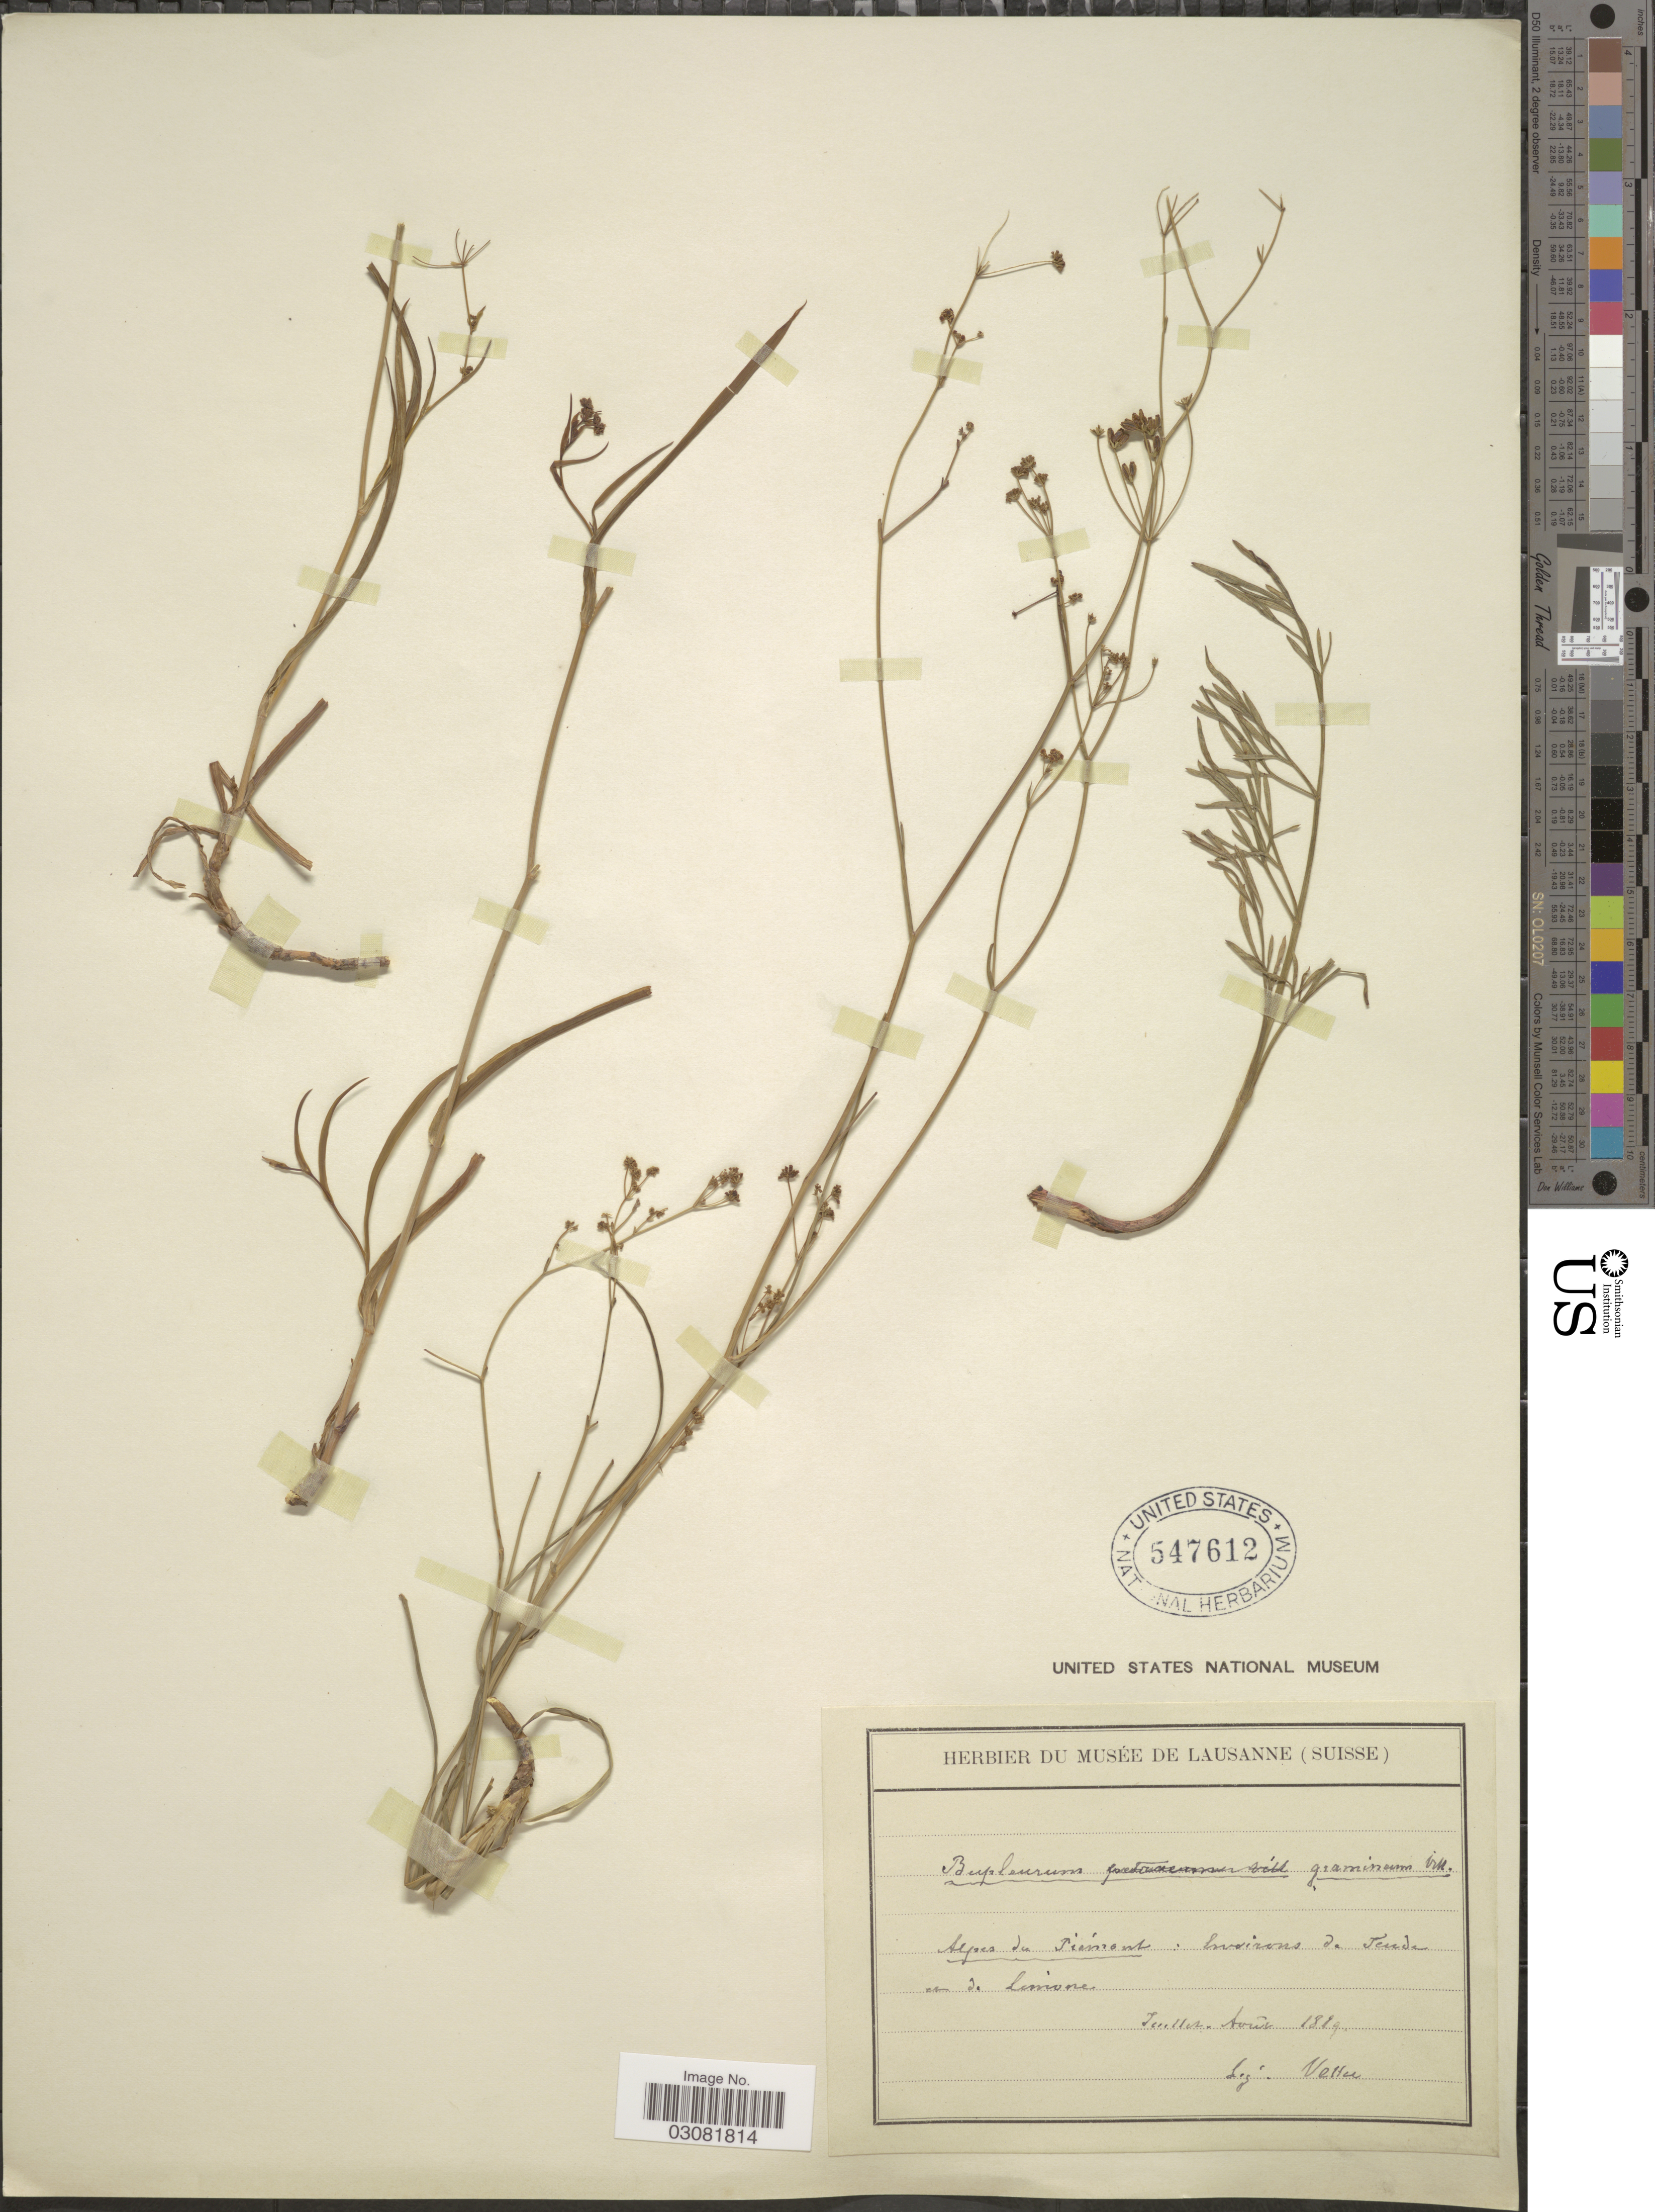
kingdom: Plantae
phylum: Tracheophyta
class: Magnoliopsida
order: Apiales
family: Apiaceae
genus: Bupleurum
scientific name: Bupleurum gramineum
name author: Vill.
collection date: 1889-07/1889-08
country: Italy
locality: Alpes de Piemont: Environs de Tende en [interpreted] de Limóne.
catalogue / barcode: US 547612